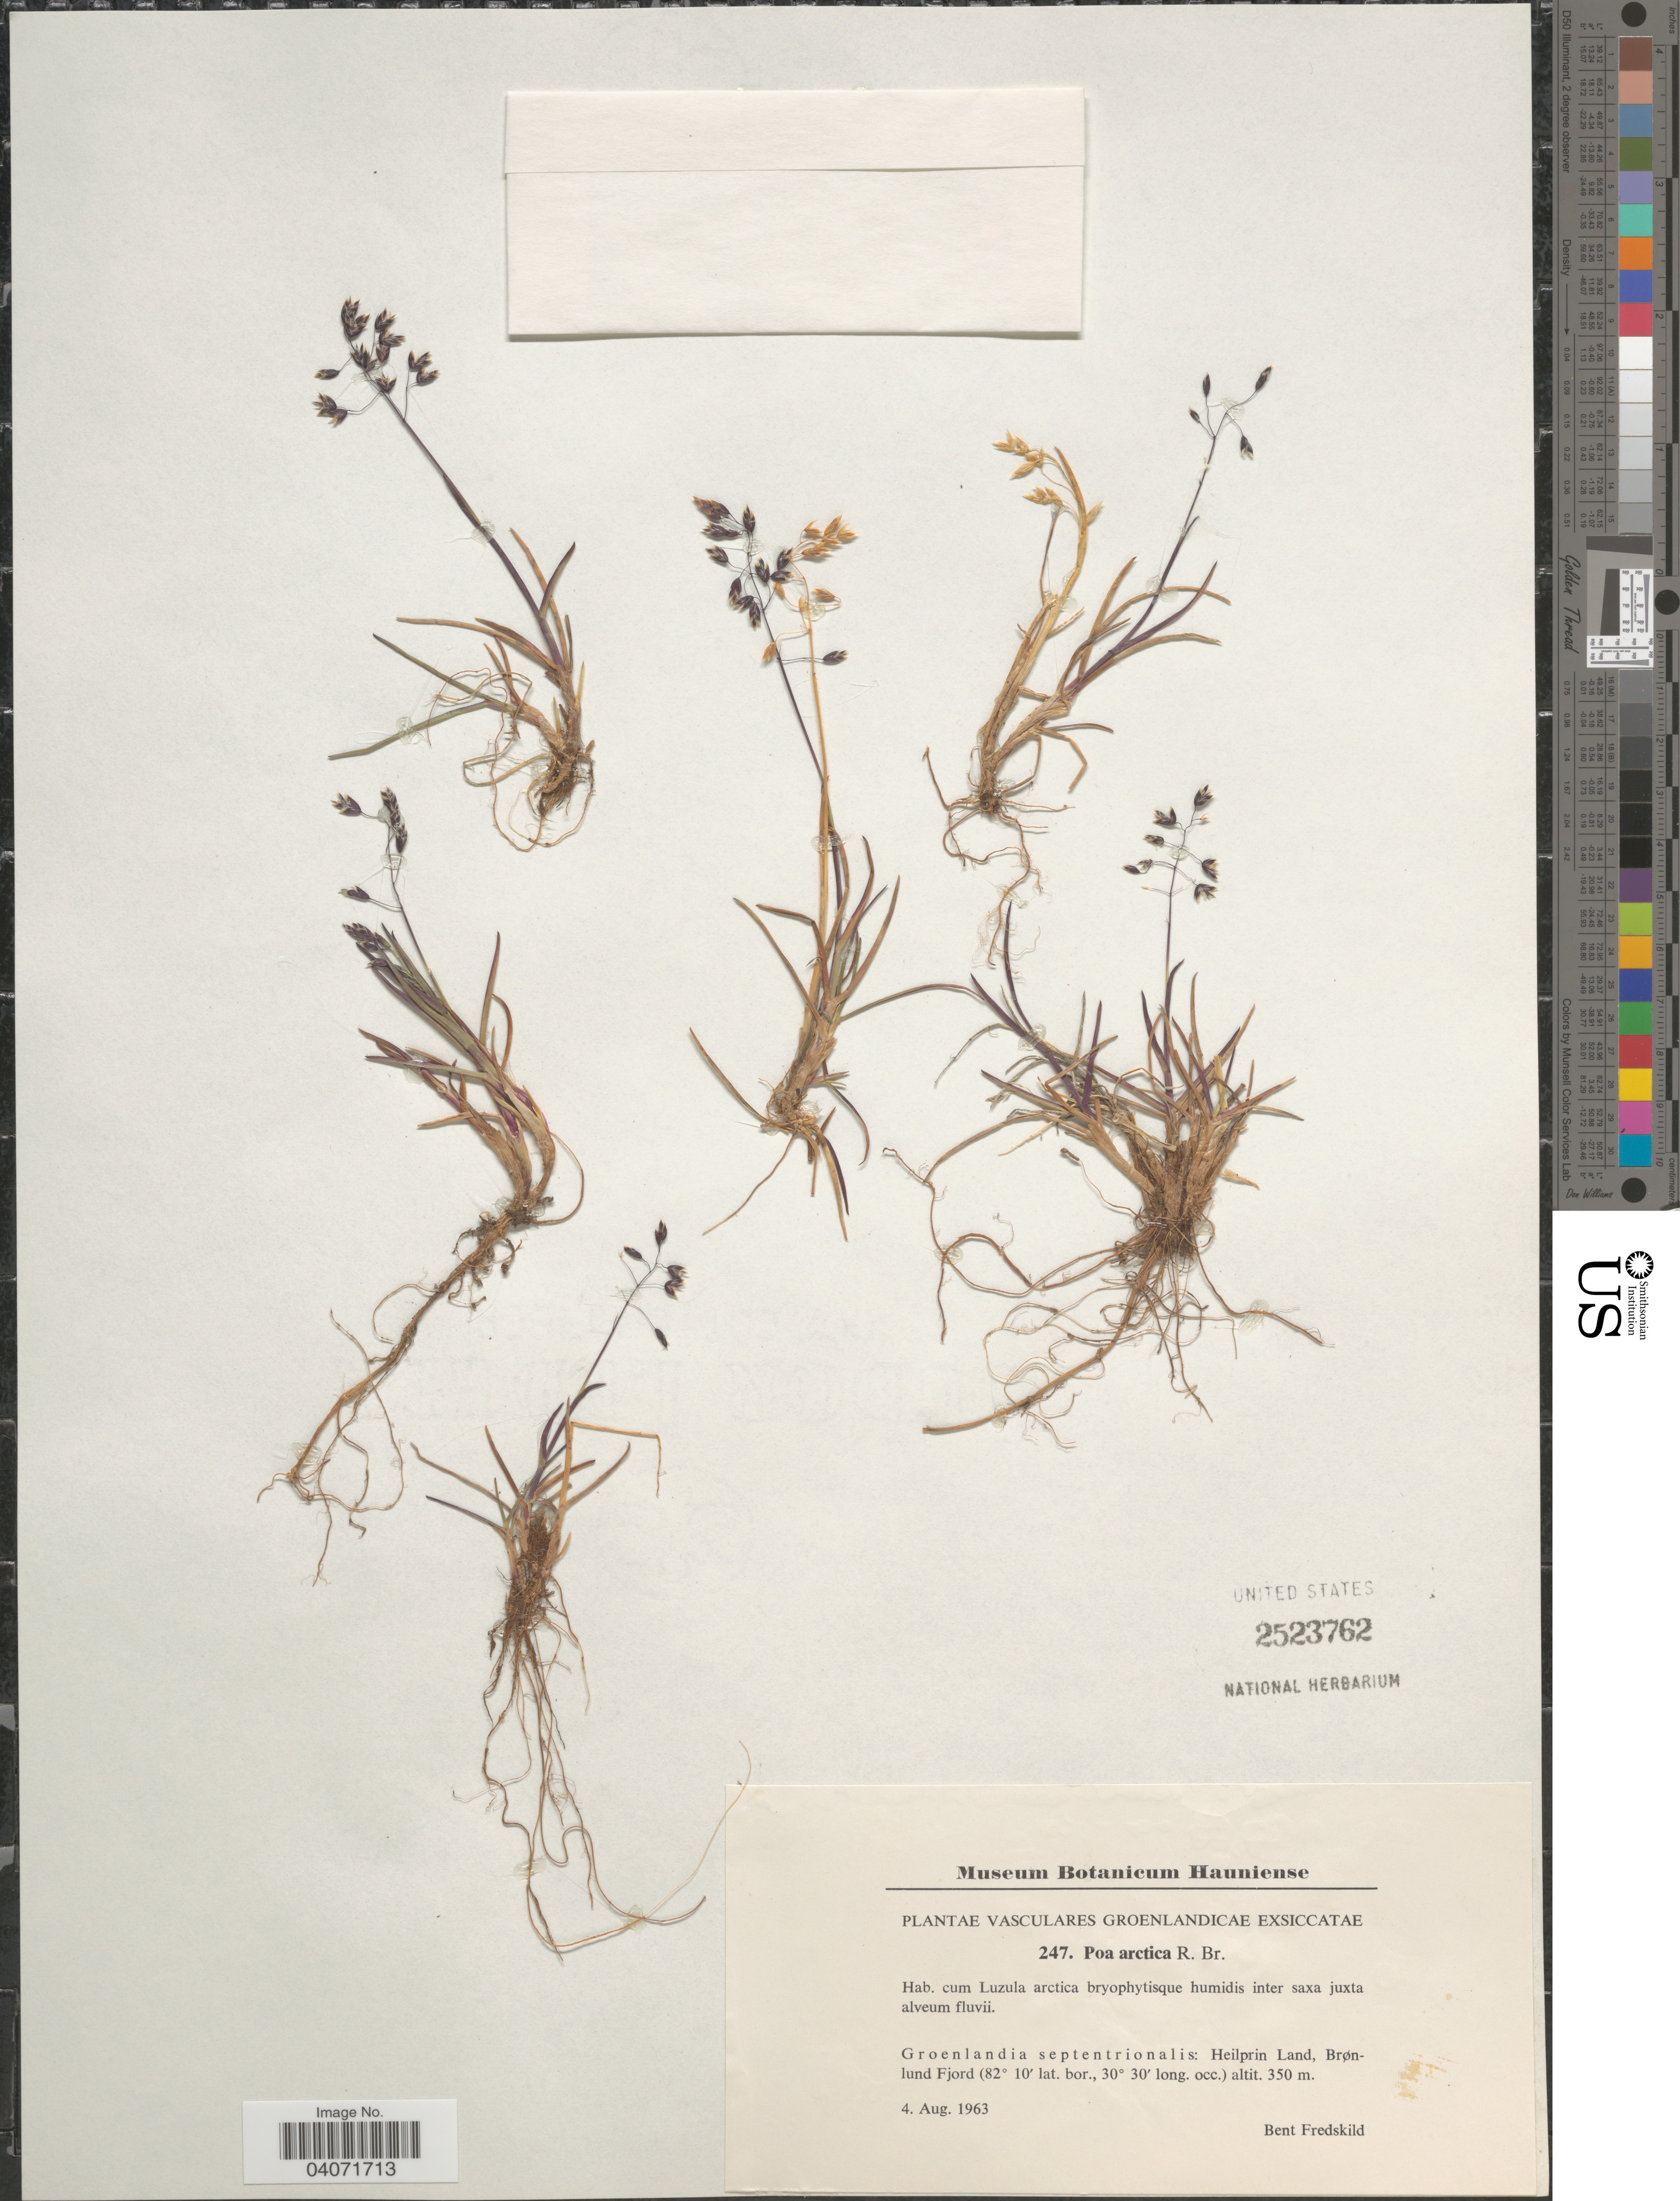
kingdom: Plantae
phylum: Tracheophyta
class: Liliopsida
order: Poales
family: Poaceae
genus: Poa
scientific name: Poa arctica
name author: R. Br.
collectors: B. Fredskild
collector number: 247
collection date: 1963-08-04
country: Greenland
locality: Groenlandia septentrionalis: Heilprin Land, Brønlund Fjord.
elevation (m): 350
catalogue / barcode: US 2523762